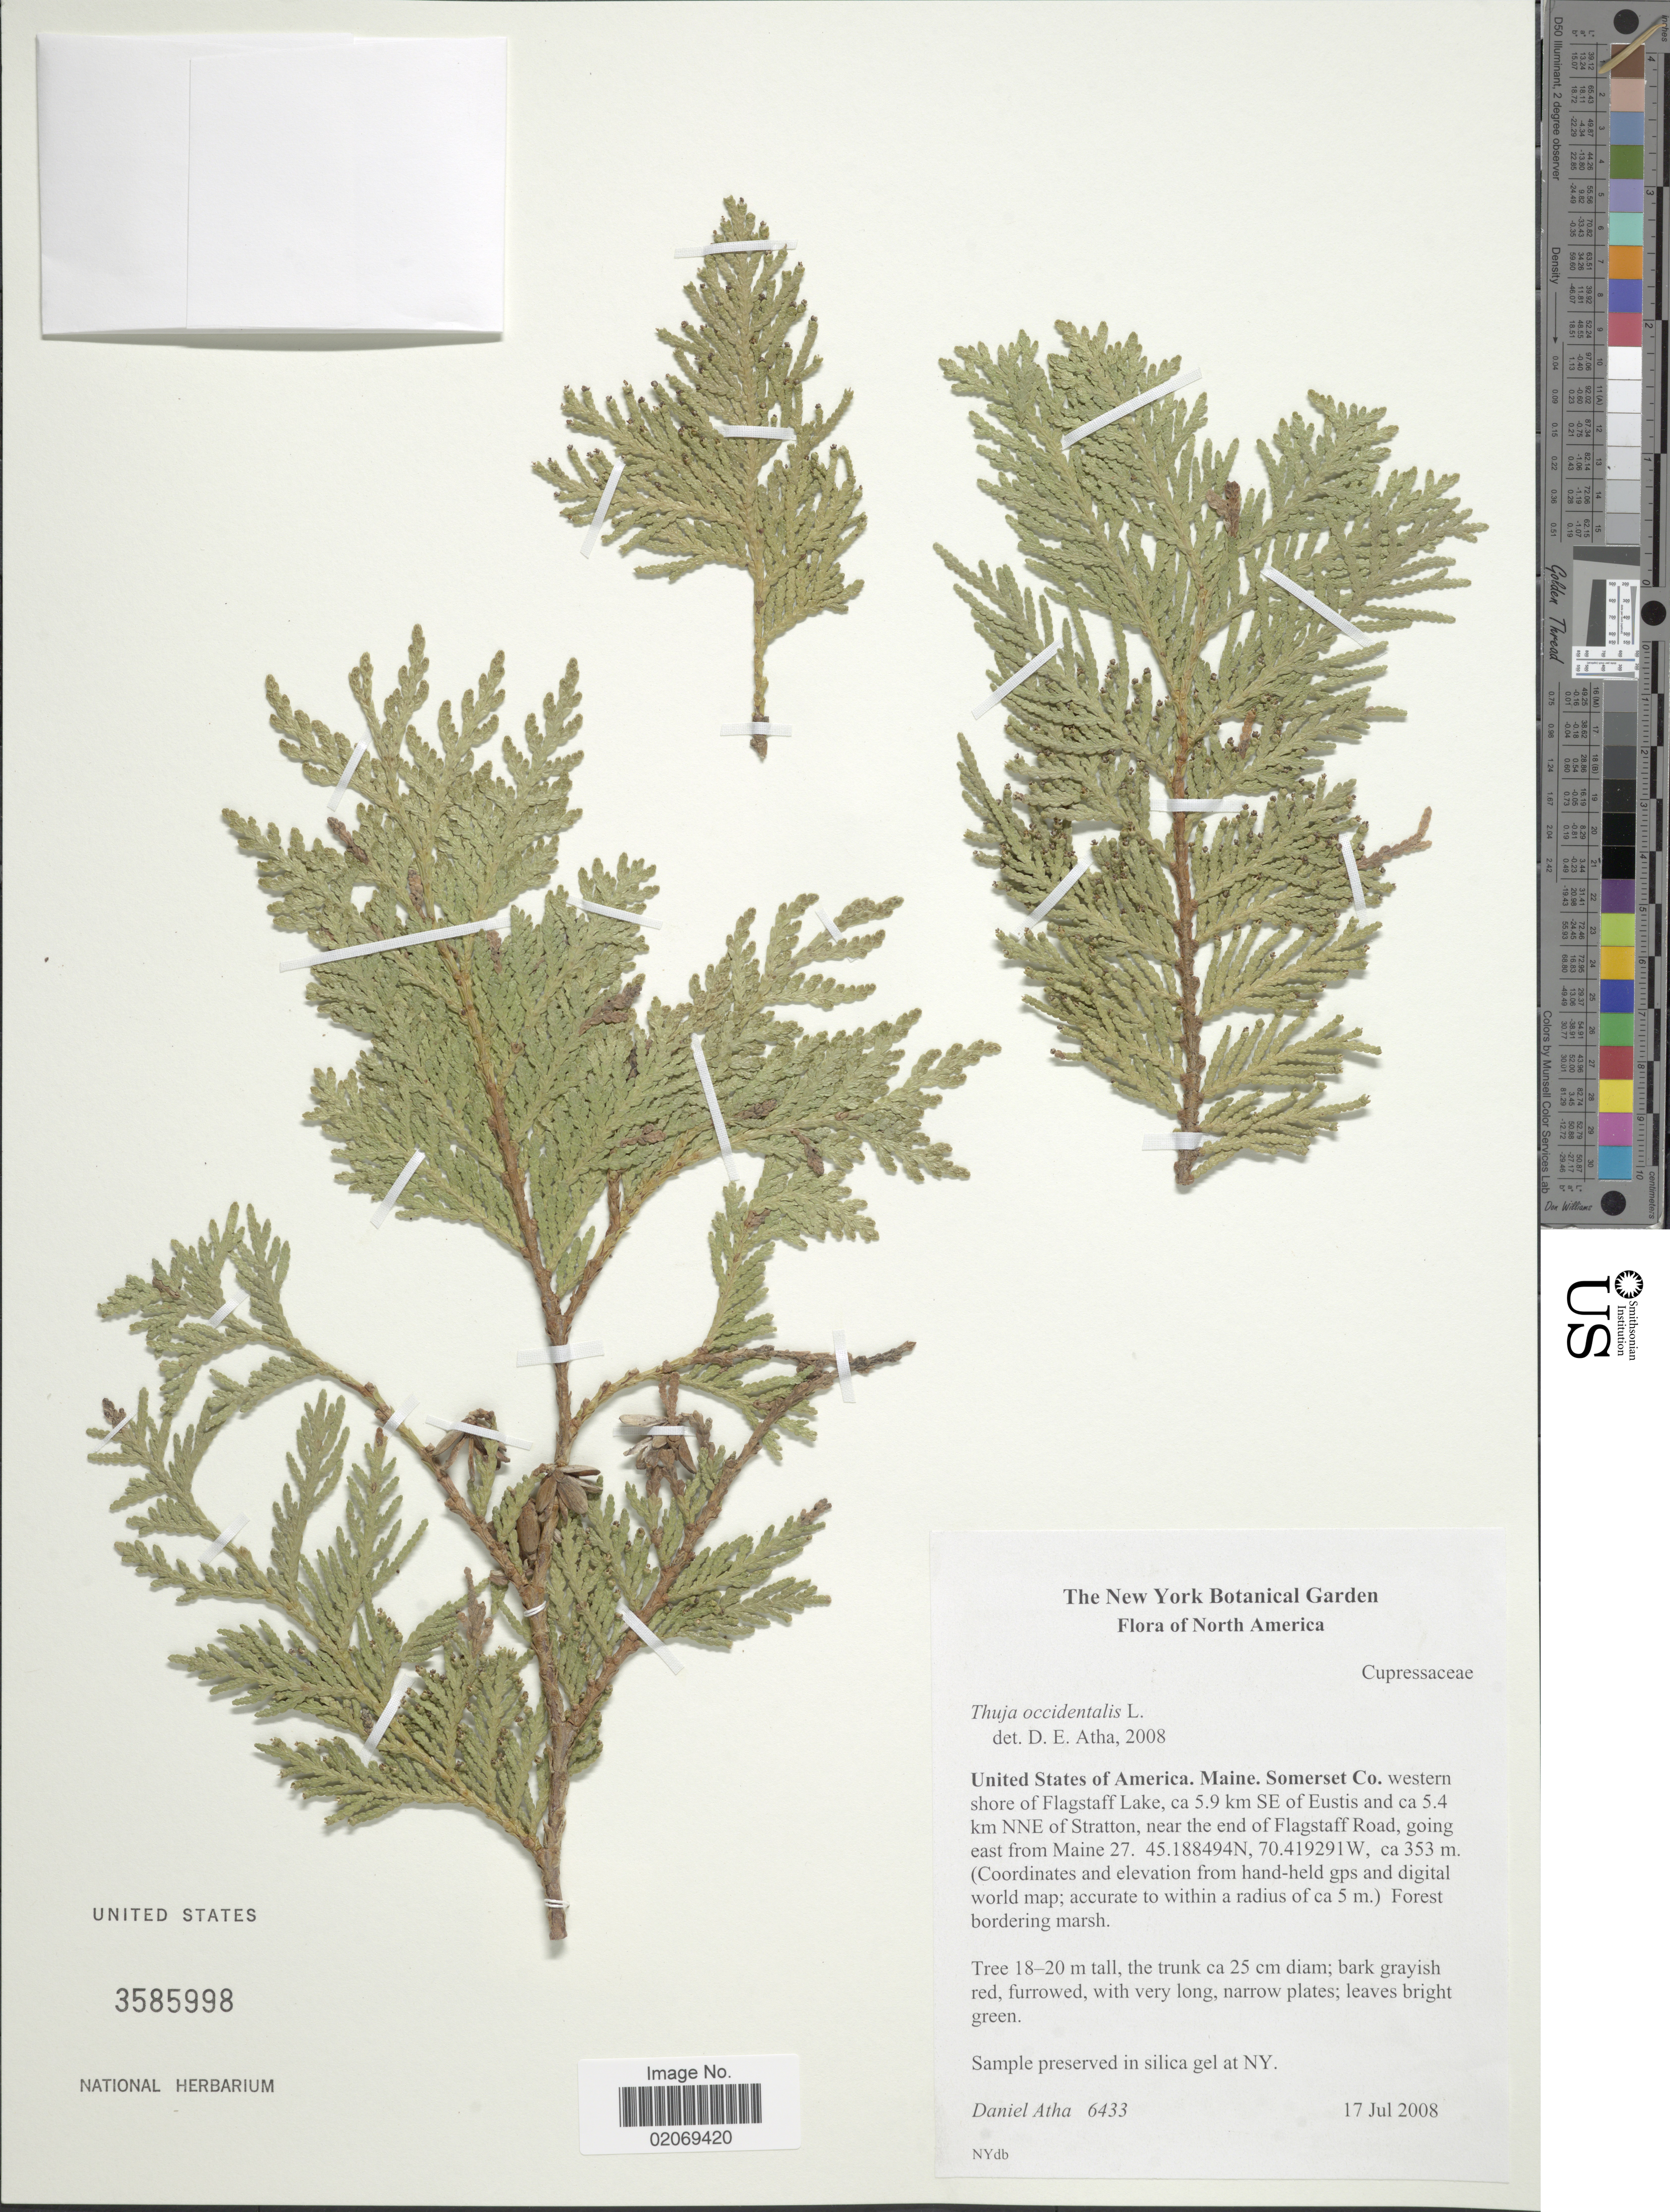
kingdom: Plantae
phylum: Tracheophyta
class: Pinopsida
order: Pinales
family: Cupressaceae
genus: Thuja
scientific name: Thuja occidentalis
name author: L.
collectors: D. Atha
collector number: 6433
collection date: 2008-07-17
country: United States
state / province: Maine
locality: North America, Somerset Co. western shore of Flagstaff Lake, ca 5.9 km SE of Eustis and ca 5.4 km NNE of Stratton, near the end of Flagstaff Road, going east from Maine 27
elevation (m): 353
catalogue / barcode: US 3585998